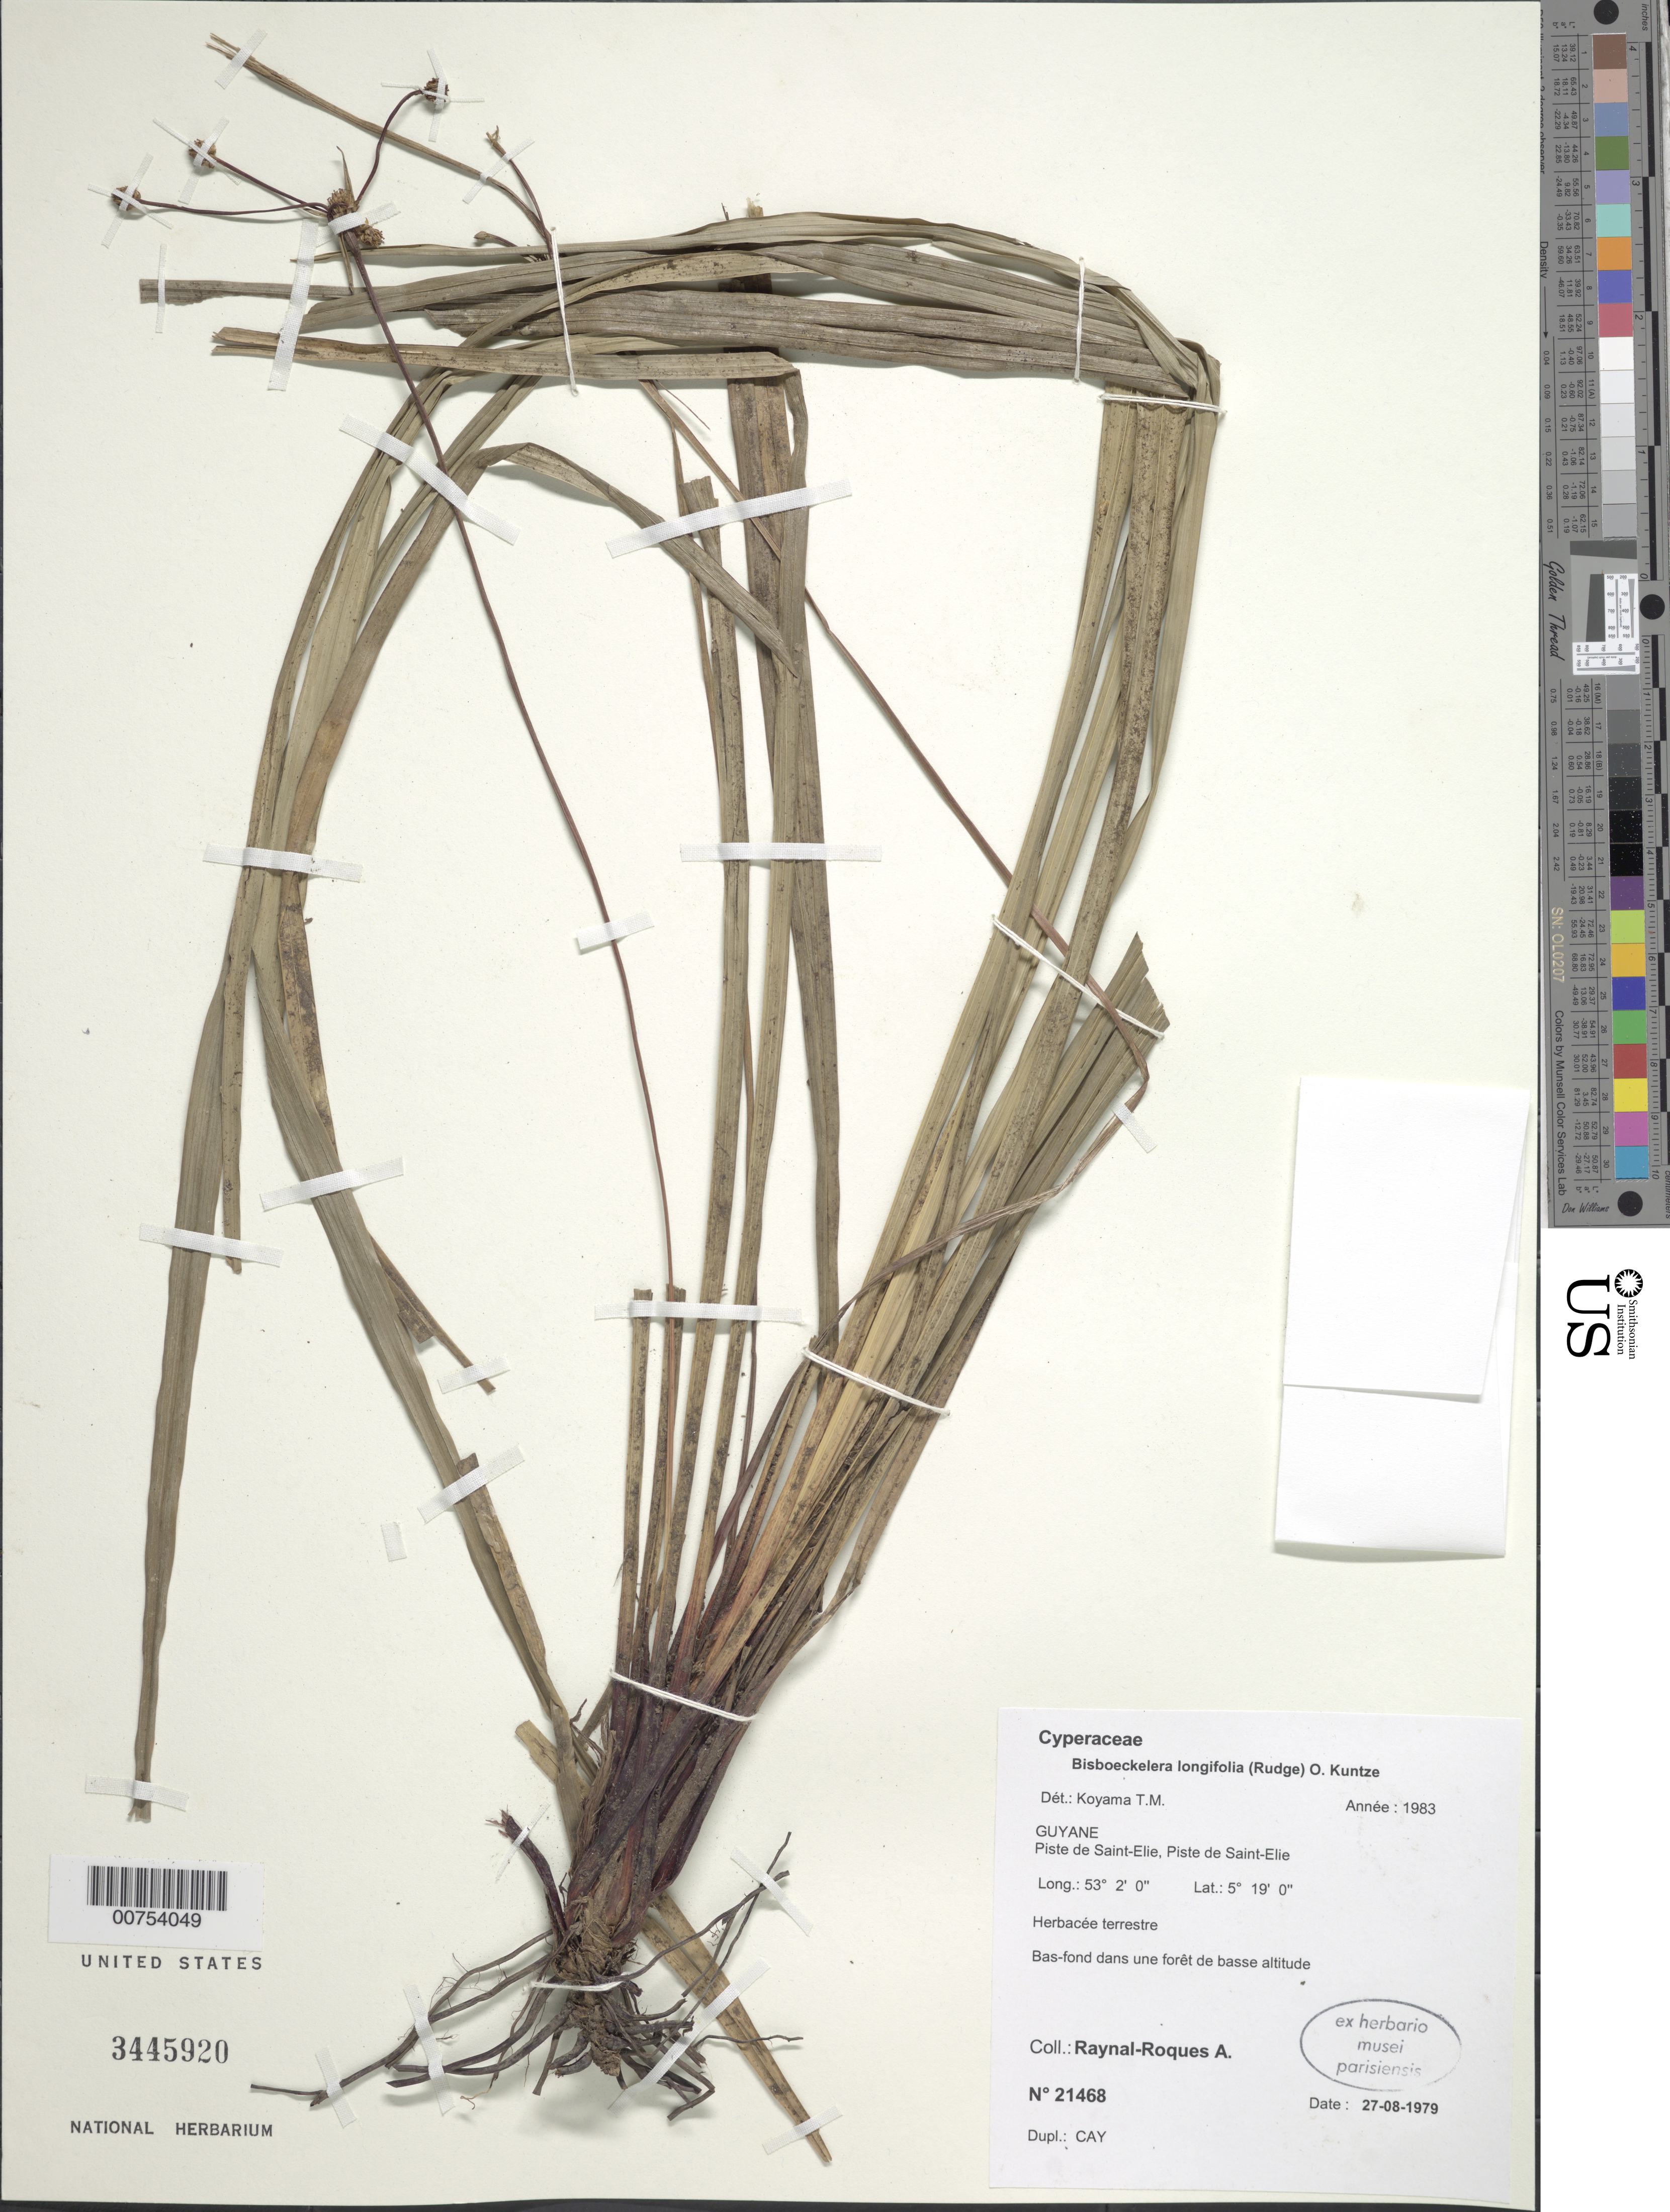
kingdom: Plantae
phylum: Tracheophyta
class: Liliopsida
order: Poales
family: Cyperaceae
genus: Bisboeckelera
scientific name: Bisboeckelera longifolia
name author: (Rudge) Kuntze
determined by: Koyama, Tetsuo M.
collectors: A. M. Raynal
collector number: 21468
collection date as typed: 27-Aug-79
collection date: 1979-08-27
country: French Guiana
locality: Piste de Saint-Élie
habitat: Bas-fond dans une forest de basse altitude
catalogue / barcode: US 3445920